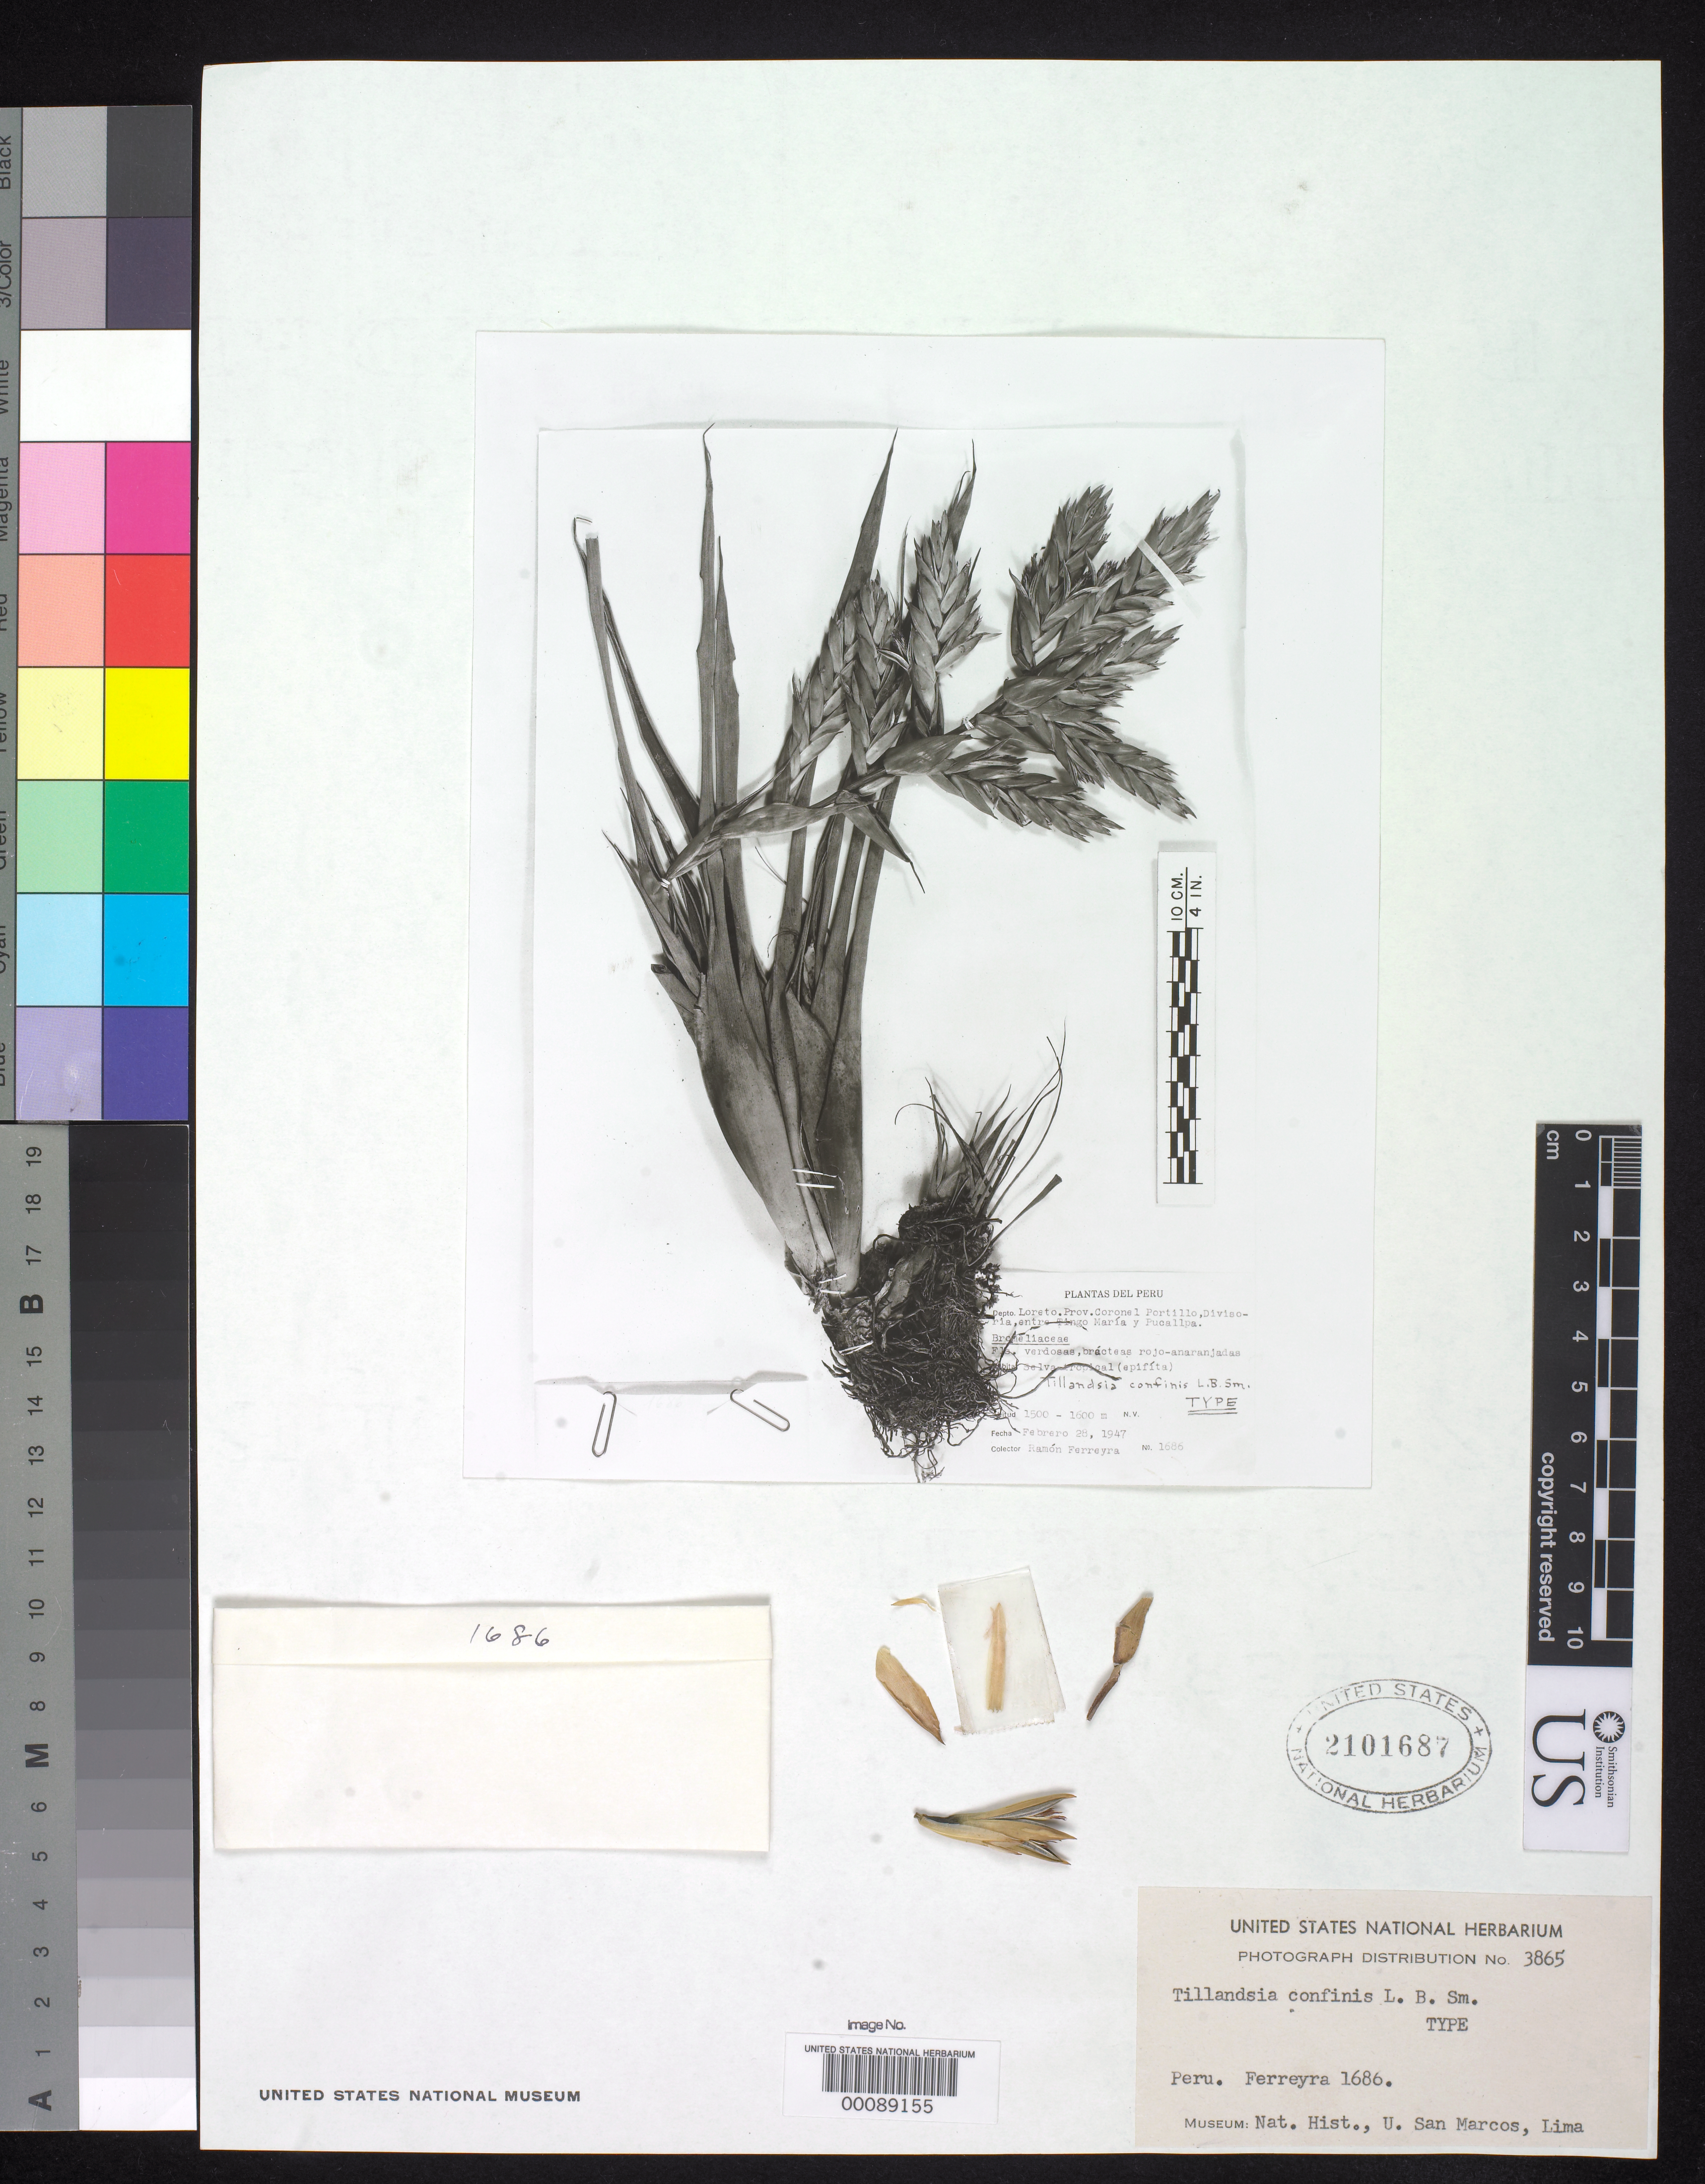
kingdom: Plantae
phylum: Tracheophyta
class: Liliopsida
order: Poales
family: Bromeliaceae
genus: Tillandsia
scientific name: Tillandsia confinis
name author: L.B. Sm.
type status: Type Fragment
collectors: R. A. Ferreyra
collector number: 1686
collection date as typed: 28 Feb 1947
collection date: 1947-02-28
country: Peru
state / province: Ucayali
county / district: Coronel Portillo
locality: Divisoria between Tingo María and Pucallpa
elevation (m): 1500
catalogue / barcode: US 2101687